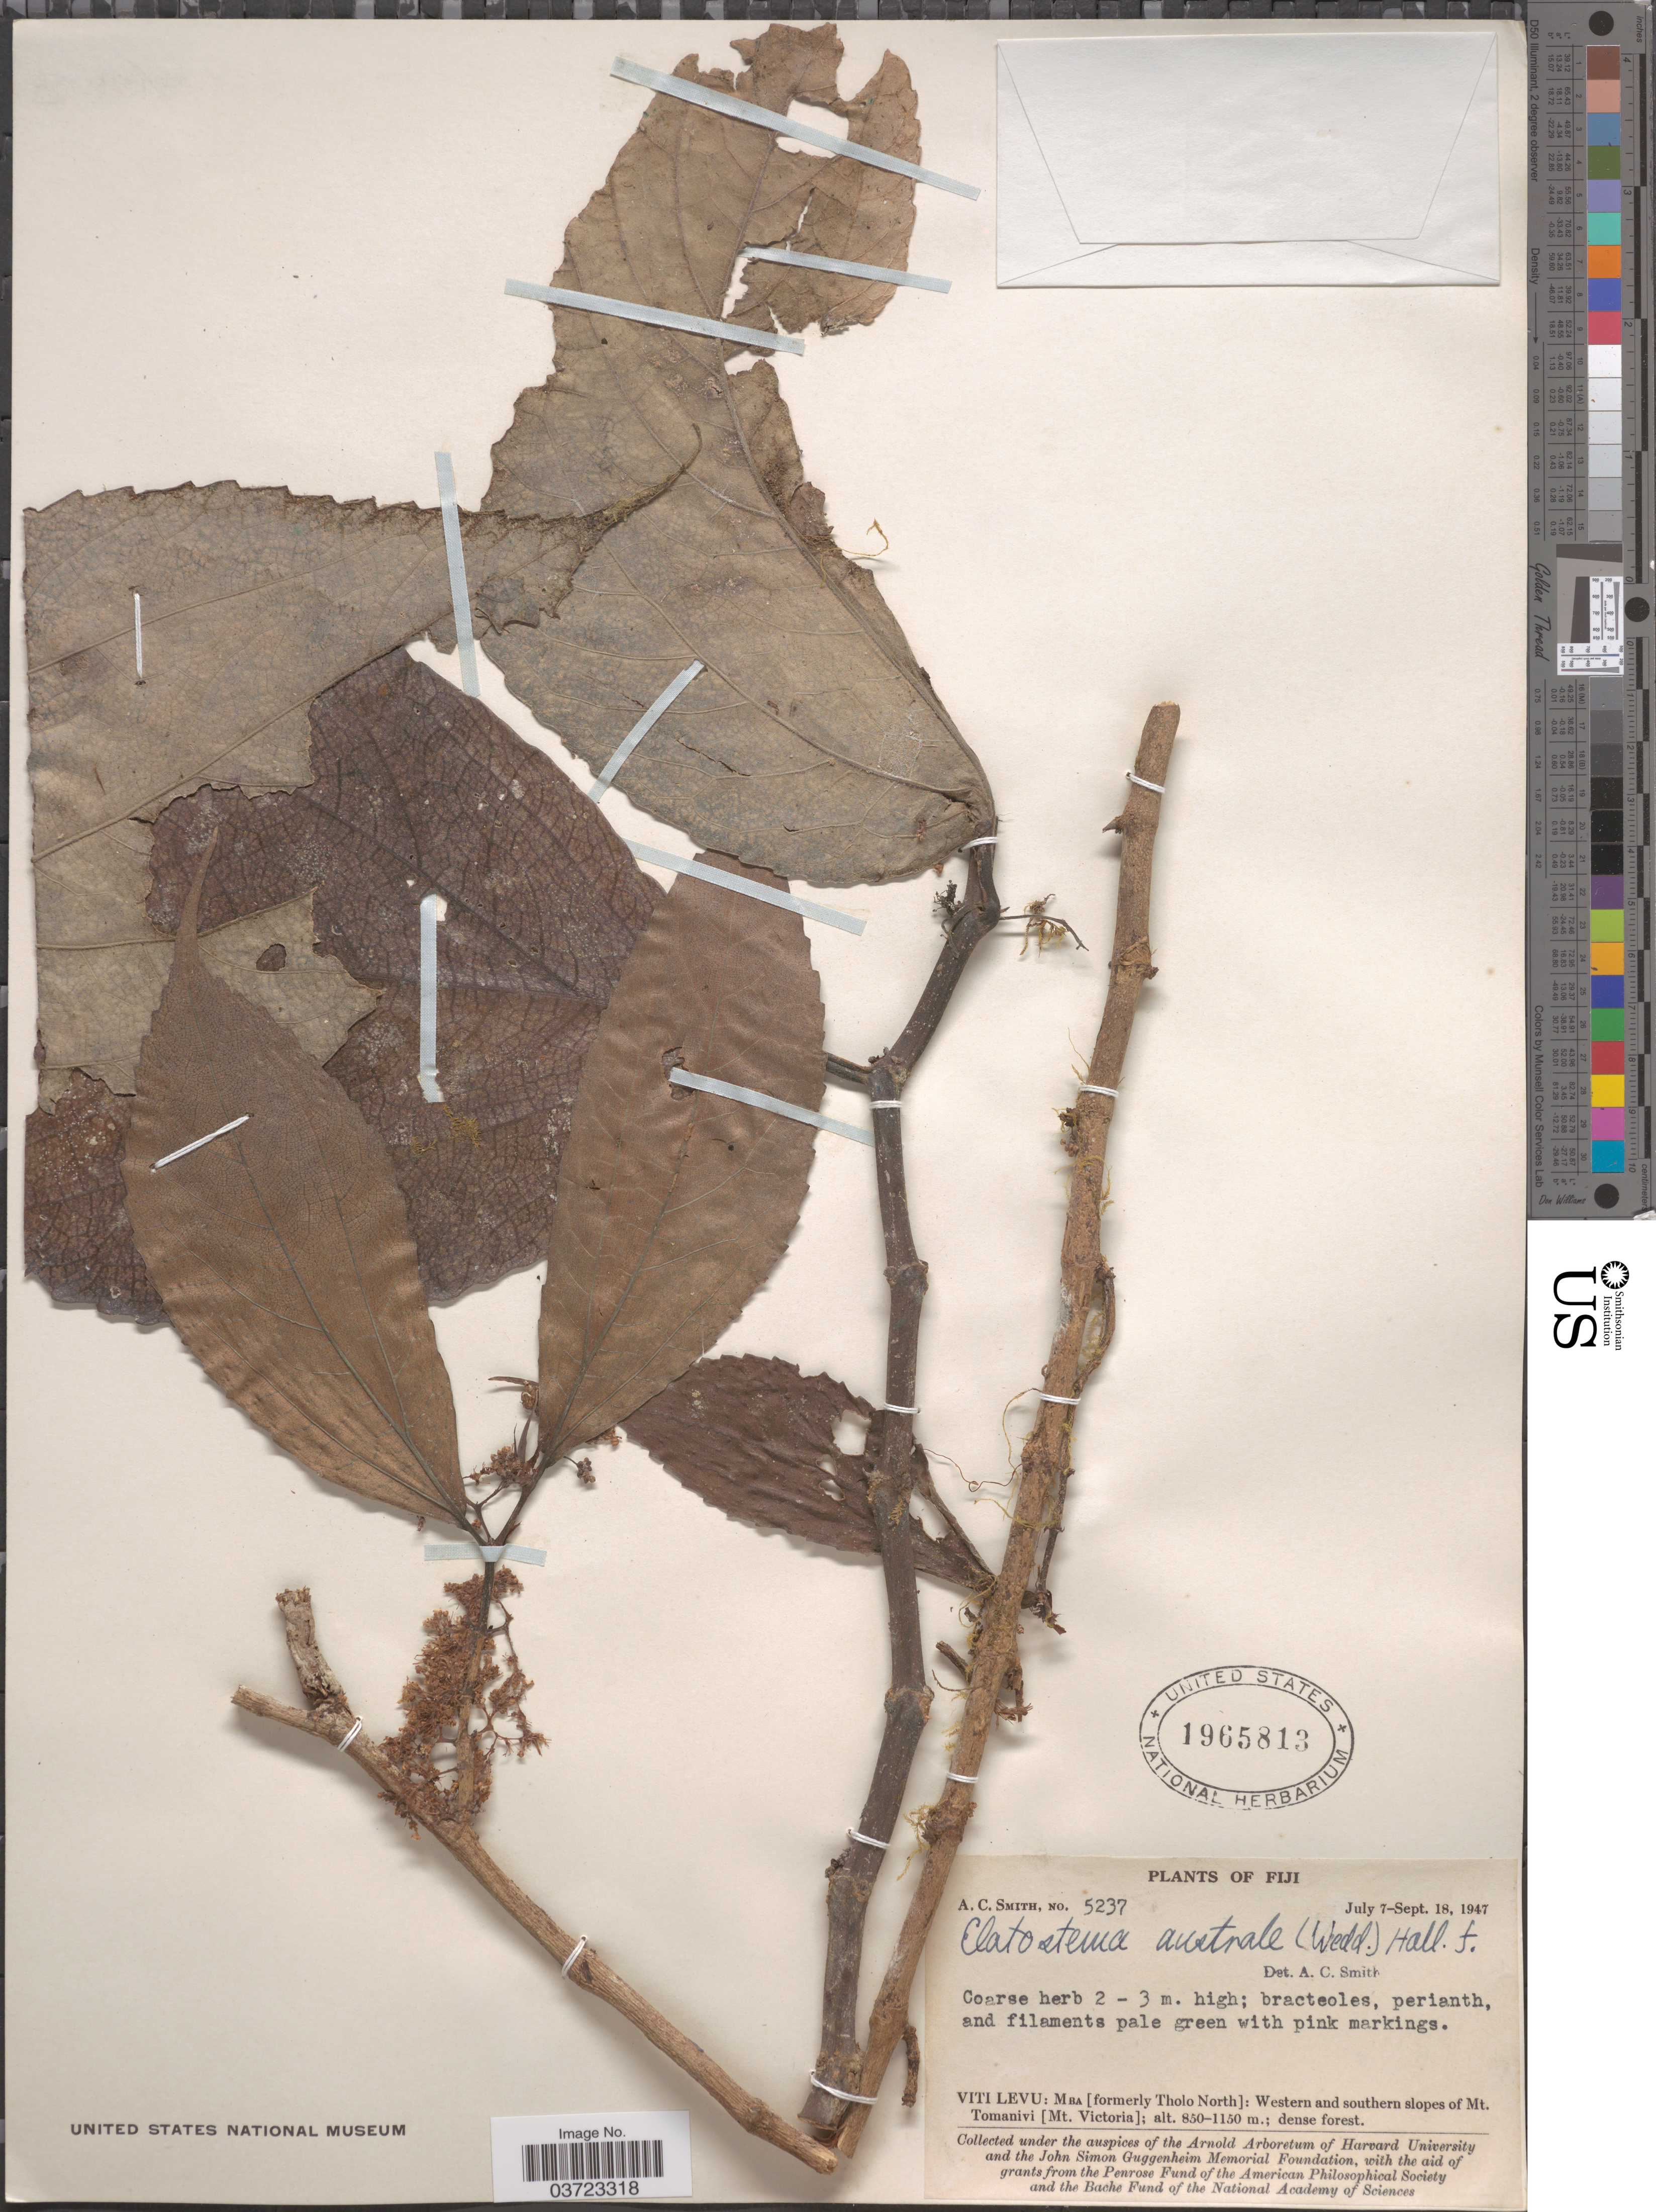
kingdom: Plantae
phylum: Tracheophyta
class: Magnoliopsida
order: Rosales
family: Urticaceae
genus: Elatostema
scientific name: Elatostema australe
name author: Hallier f.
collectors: A. C. Smith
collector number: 5237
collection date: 1947-07-07/1947-09-18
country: Fiji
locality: Viti Levu: Mba [formerly Tholo North]: Western and southern slopes of Mt. Tomanivi [Mt. Victoria].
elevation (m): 850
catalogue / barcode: US 1965813